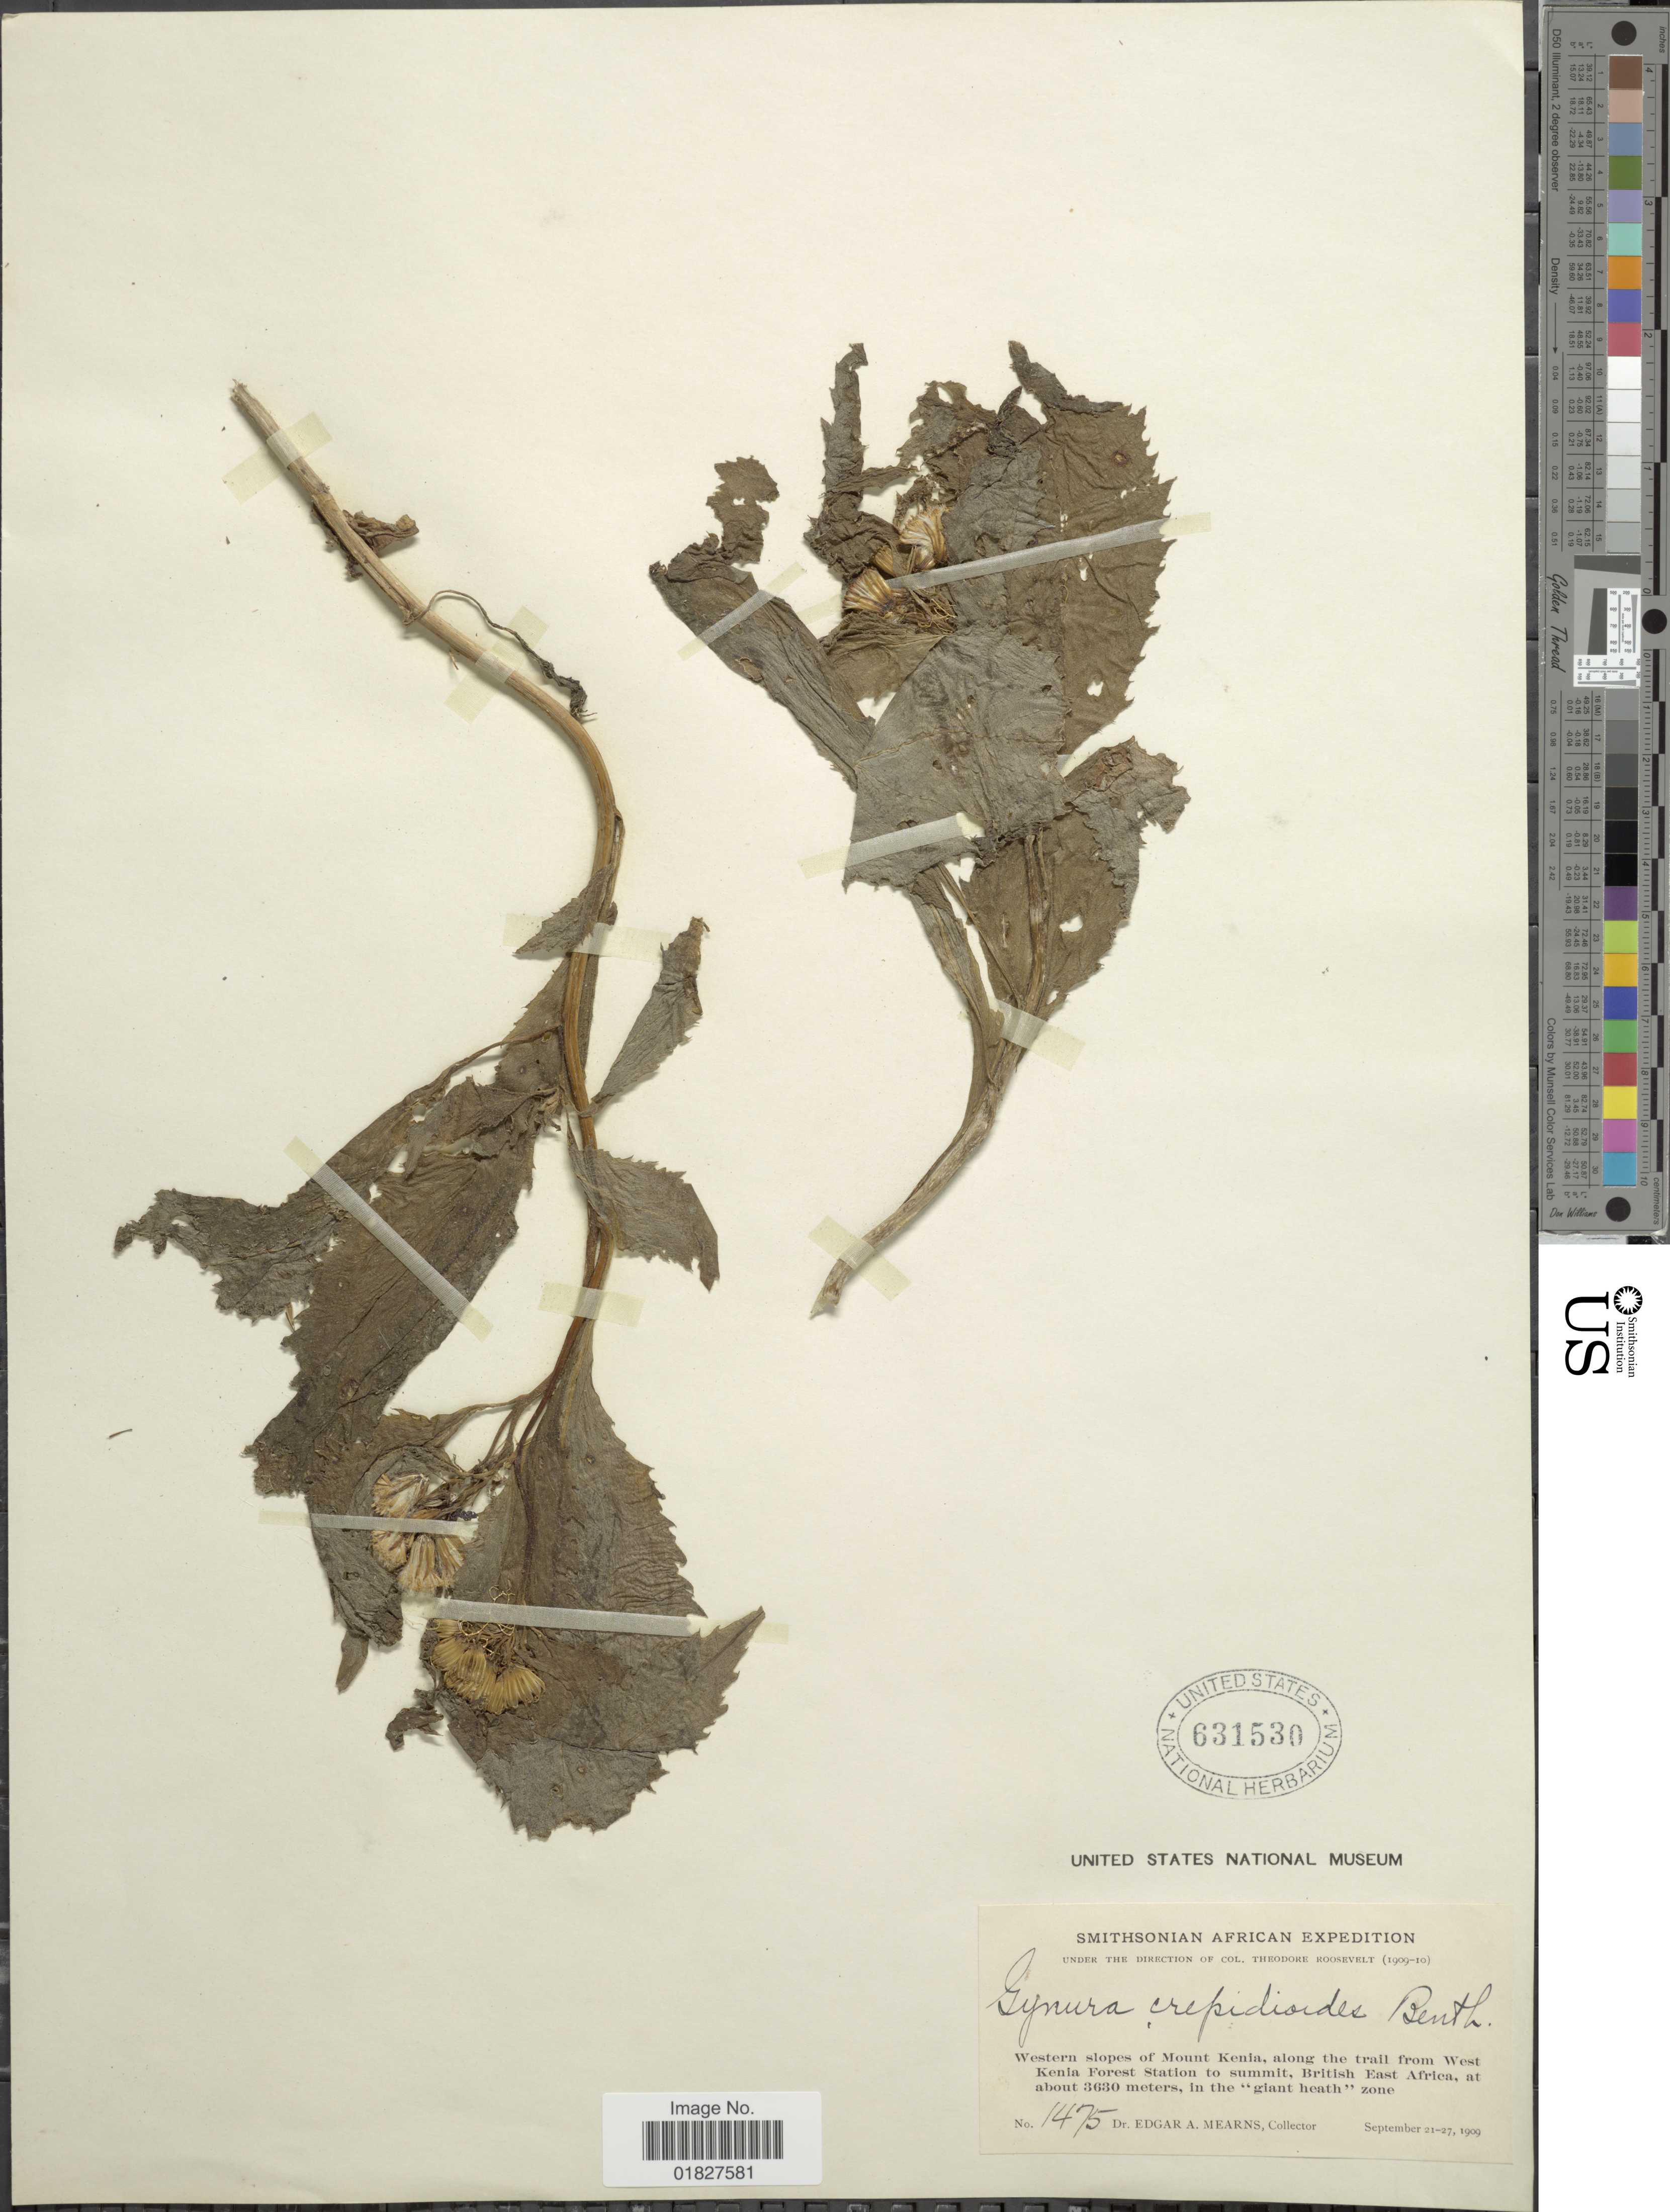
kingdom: Plantae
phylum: Tracheophyta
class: Magnoliopsida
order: Asterales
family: Asteraceae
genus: Crassocephalum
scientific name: Crassocephalum crepidioides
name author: (Benth.) S. Moore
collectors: E. A. Mearns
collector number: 1475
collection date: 1909-09-21/1909-09-27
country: Kenya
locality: Western slopes of Mount Kenia, along the trail from West Kenia Forest Station to summit, British East Africa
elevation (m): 3630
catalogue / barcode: US 631530